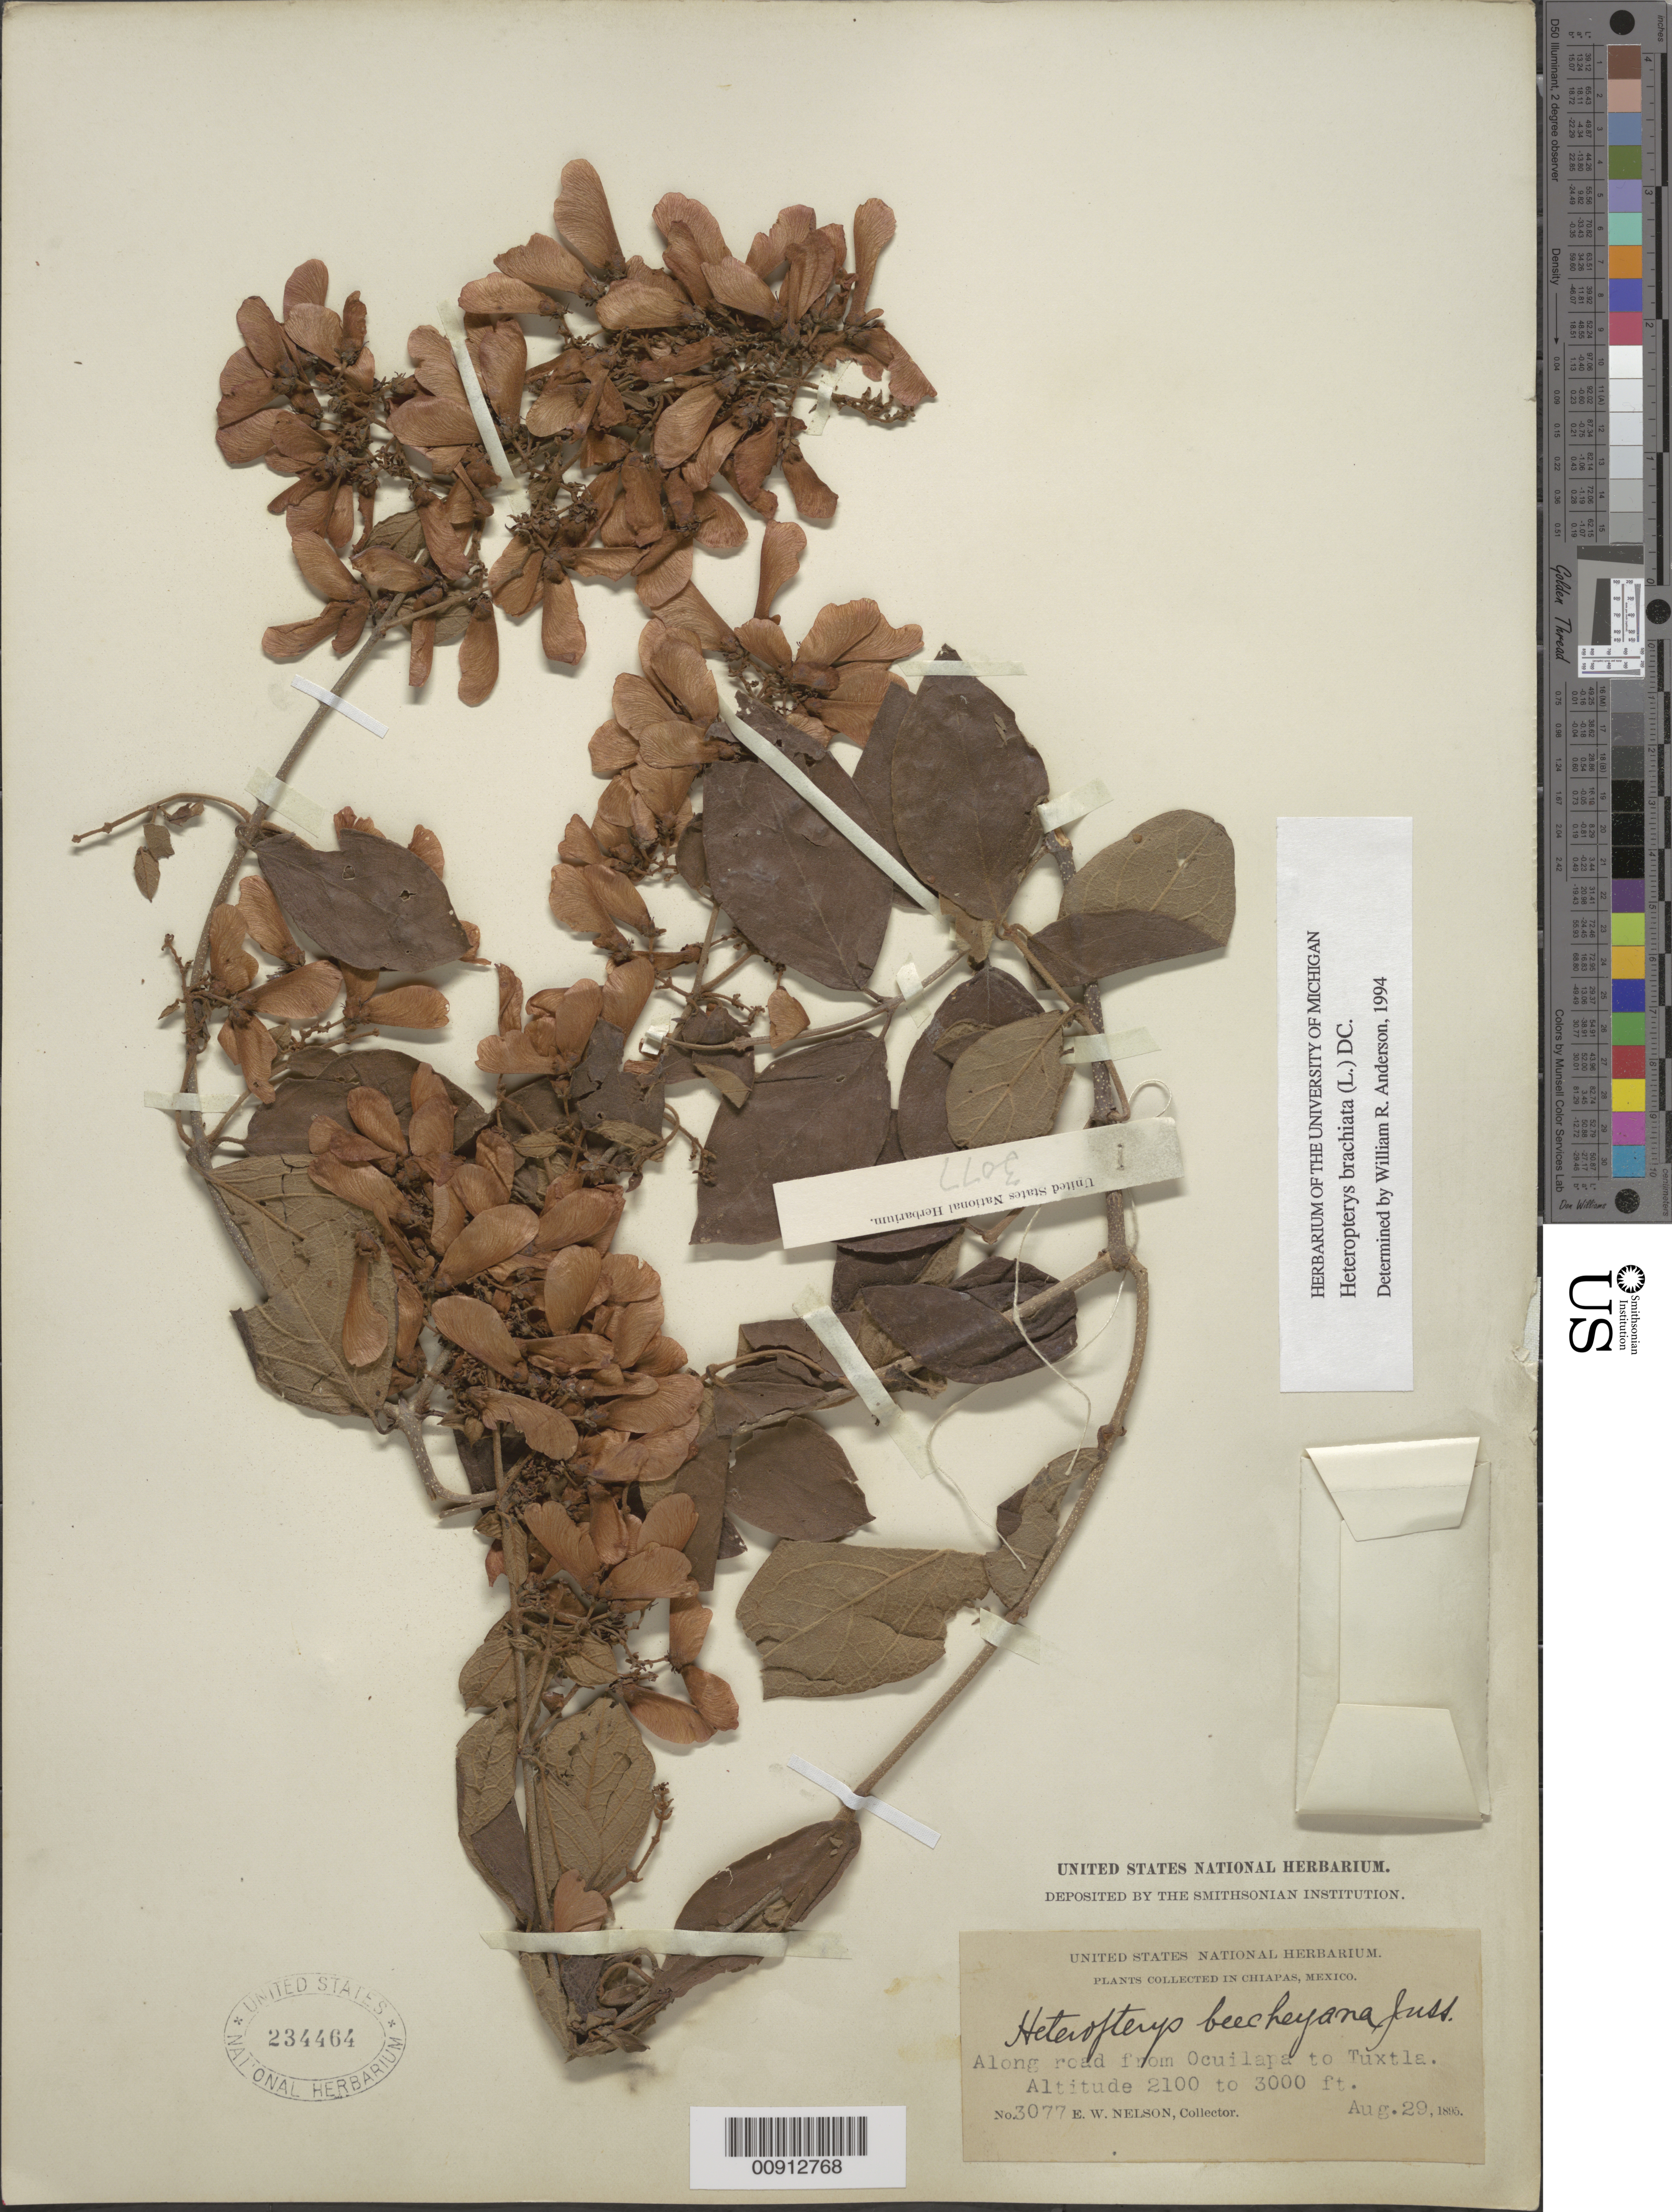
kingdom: Plantae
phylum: Tracheophyta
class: Magnoliopsida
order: Malpighiales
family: Malpighiaceae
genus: Heteropterys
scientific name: Heteropterys brachiata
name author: (L.) DC.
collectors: E. W. Nelson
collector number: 3077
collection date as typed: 29 Aug 1895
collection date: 1895-08-29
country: Mexico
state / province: Chiapas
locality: Along road from Ocuilapa to Tuxtla.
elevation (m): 640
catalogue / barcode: US 234464